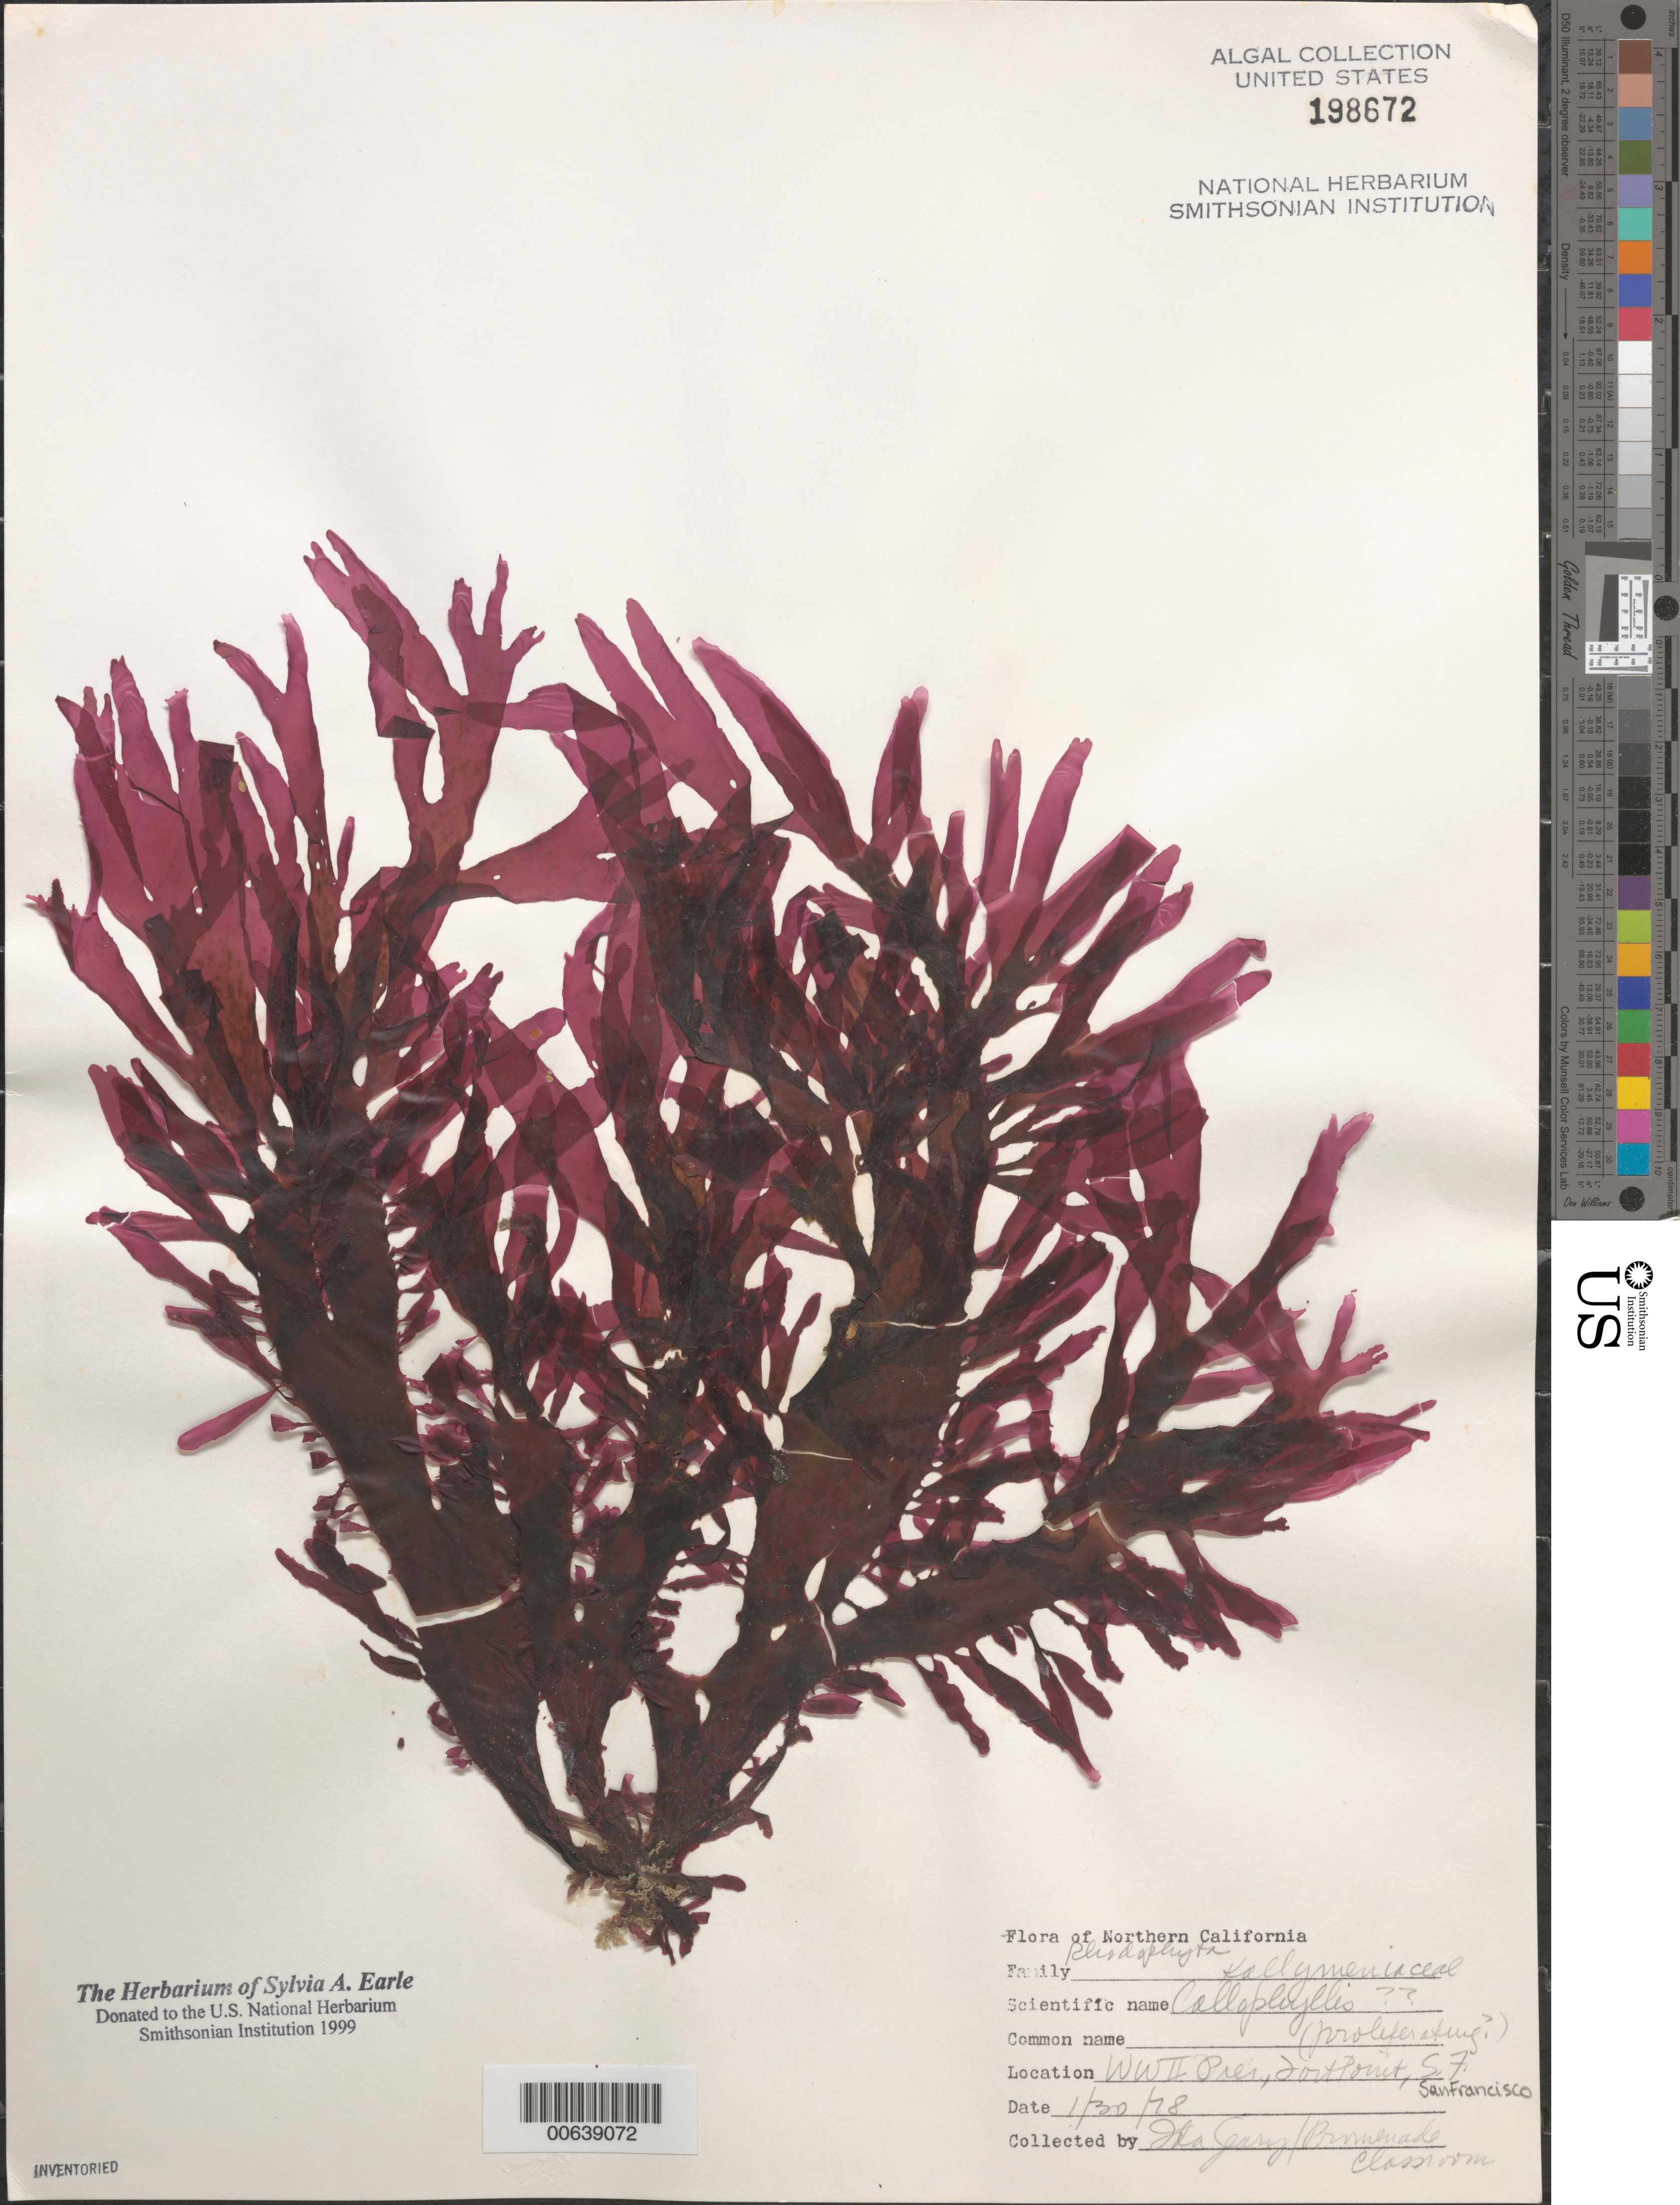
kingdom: Plantae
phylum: Rhodophyta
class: Florideophyceae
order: Gigartinales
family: Kallymeniaceae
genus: Callophyllis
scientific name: Callophyllis sp.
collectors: I. Geary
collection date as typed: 30 Jan 1978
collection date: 1978-01-30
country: United States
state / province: California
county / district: San Francisco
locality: San Francisco, Fort Point, World War II Pier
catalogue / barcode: US 198672